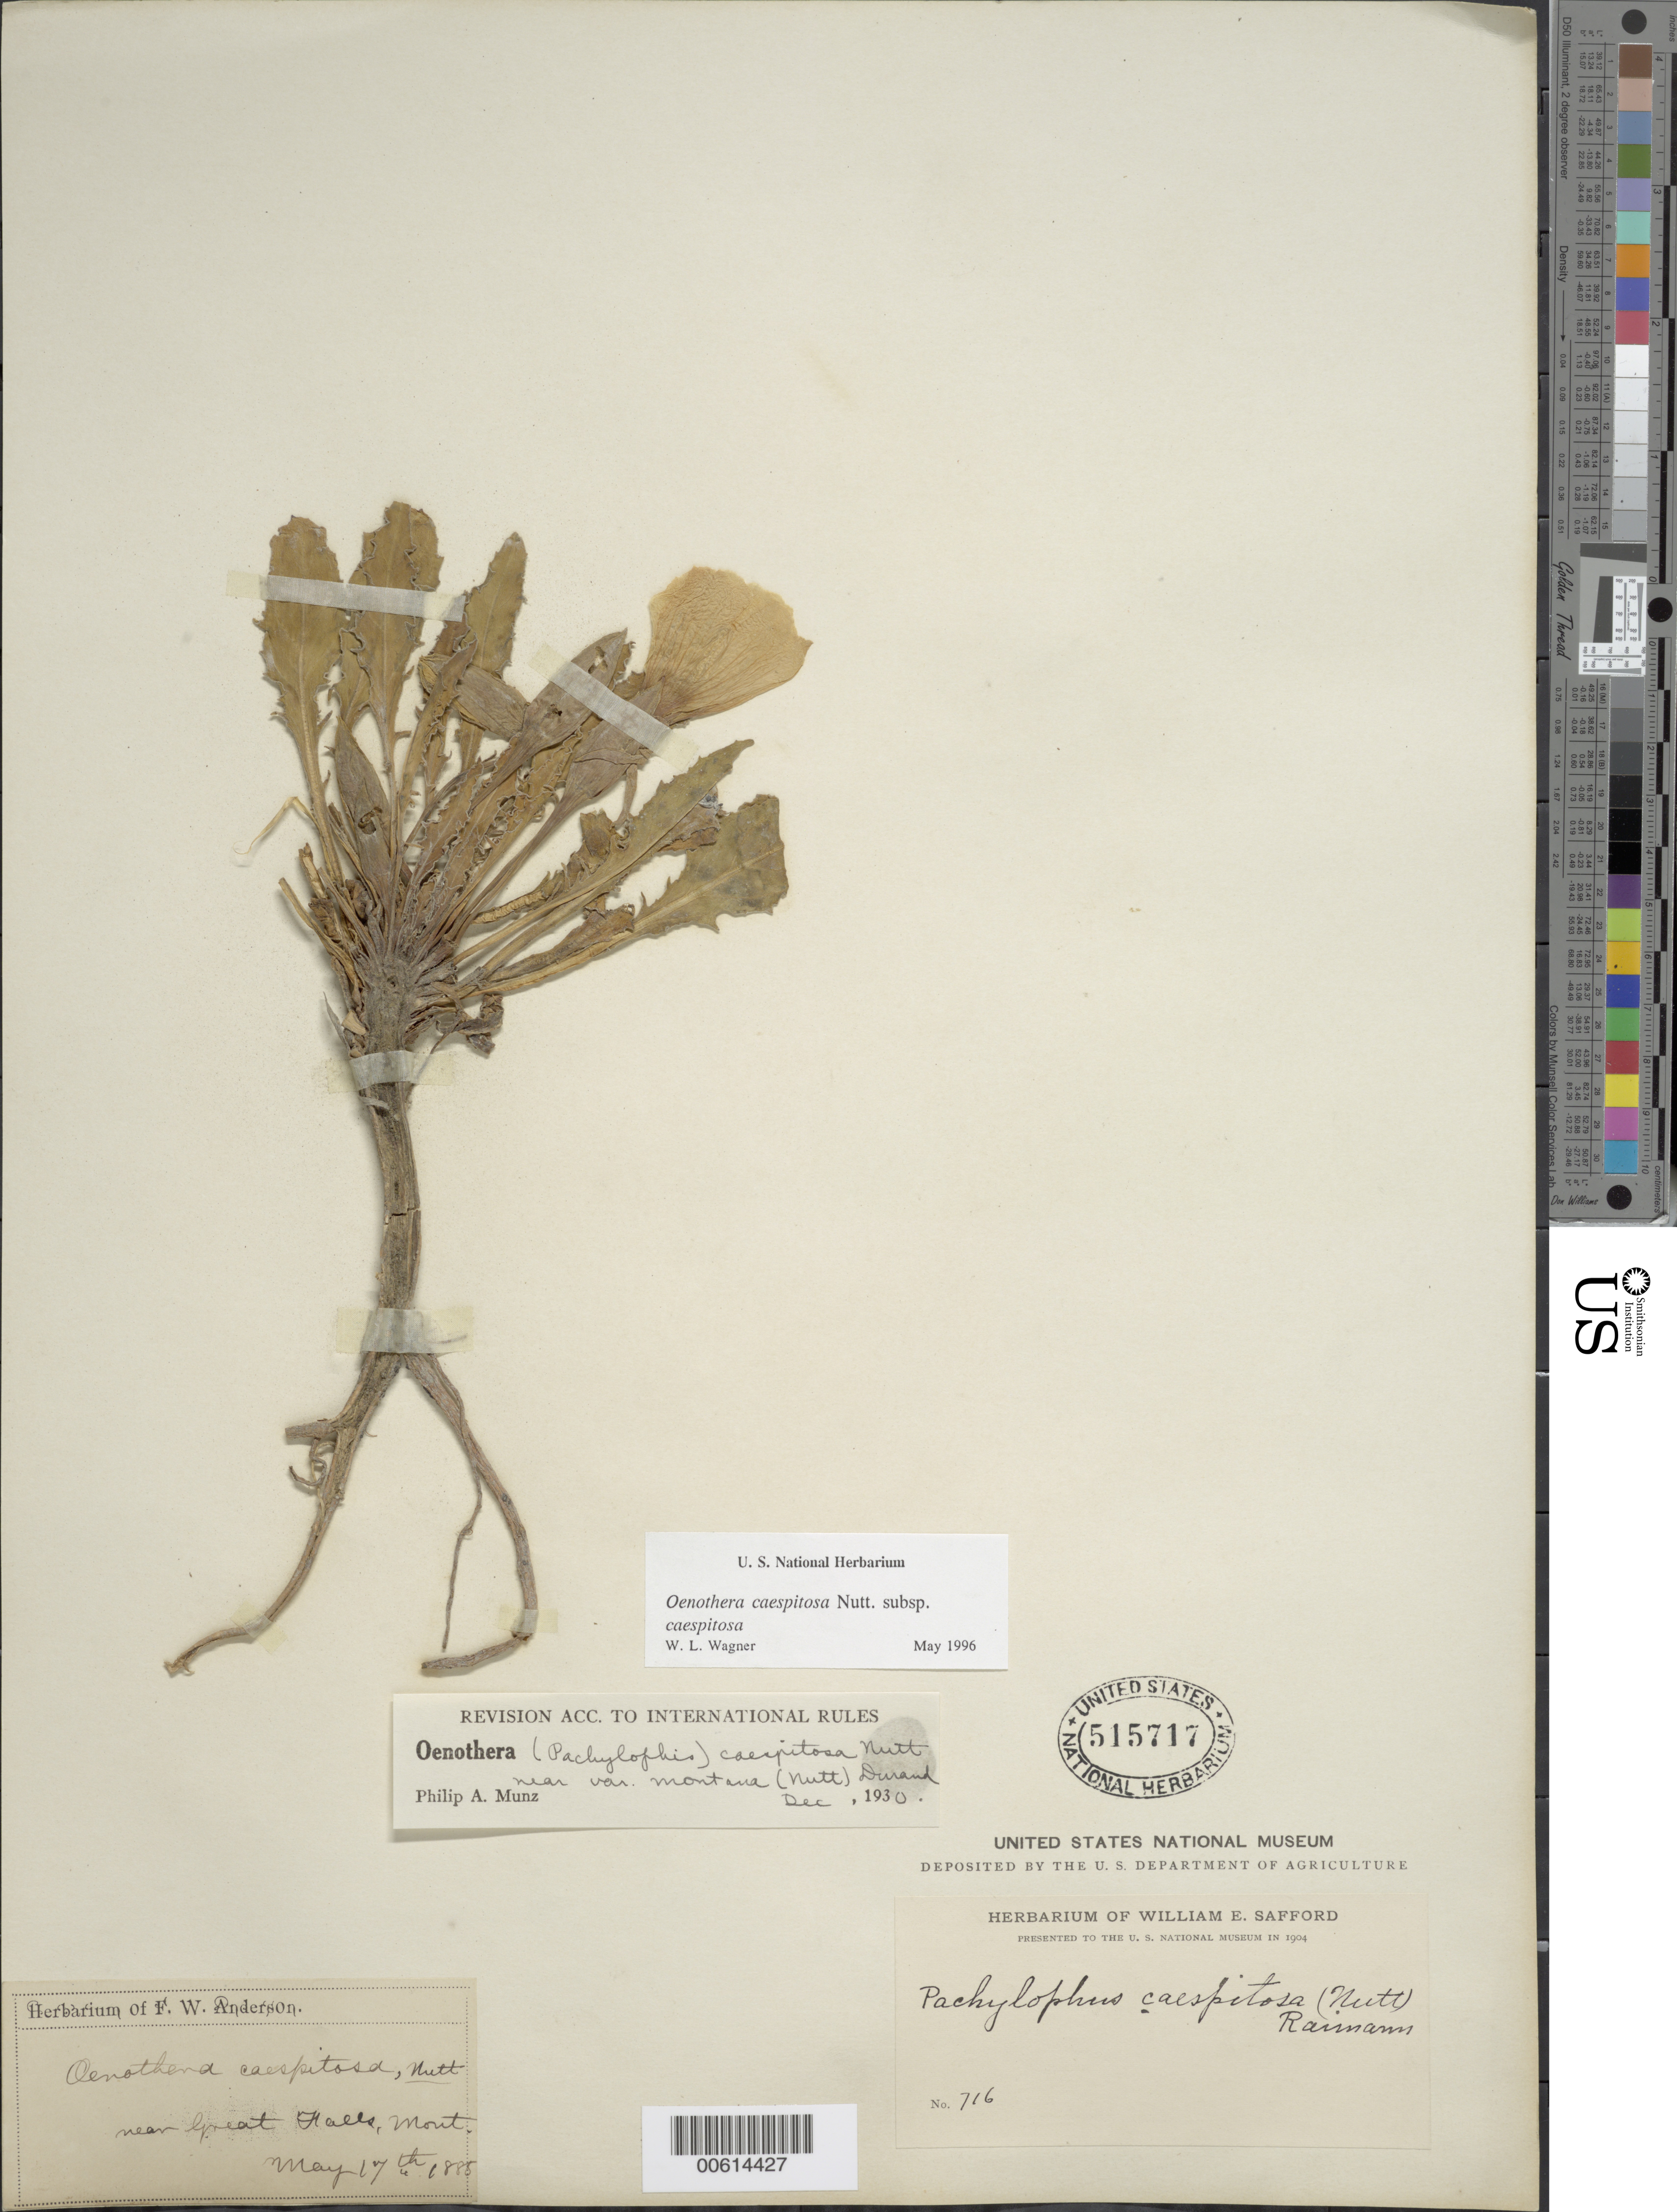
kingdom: Plantae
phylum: Tracheophyta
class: Magnoliopsida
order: Myrtales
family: Onagraceae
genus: Oenothera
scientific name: Oenothera cespitosa subsp. cespitosa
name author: Nutt.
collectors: W. E. Safford & F. W. Anderson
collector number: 716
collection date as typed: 17 May 1885 or -- --- 1904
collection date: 1885-05-17 or 1904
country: United States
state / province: Montana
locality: Near Great Falls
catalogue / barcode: US 515717